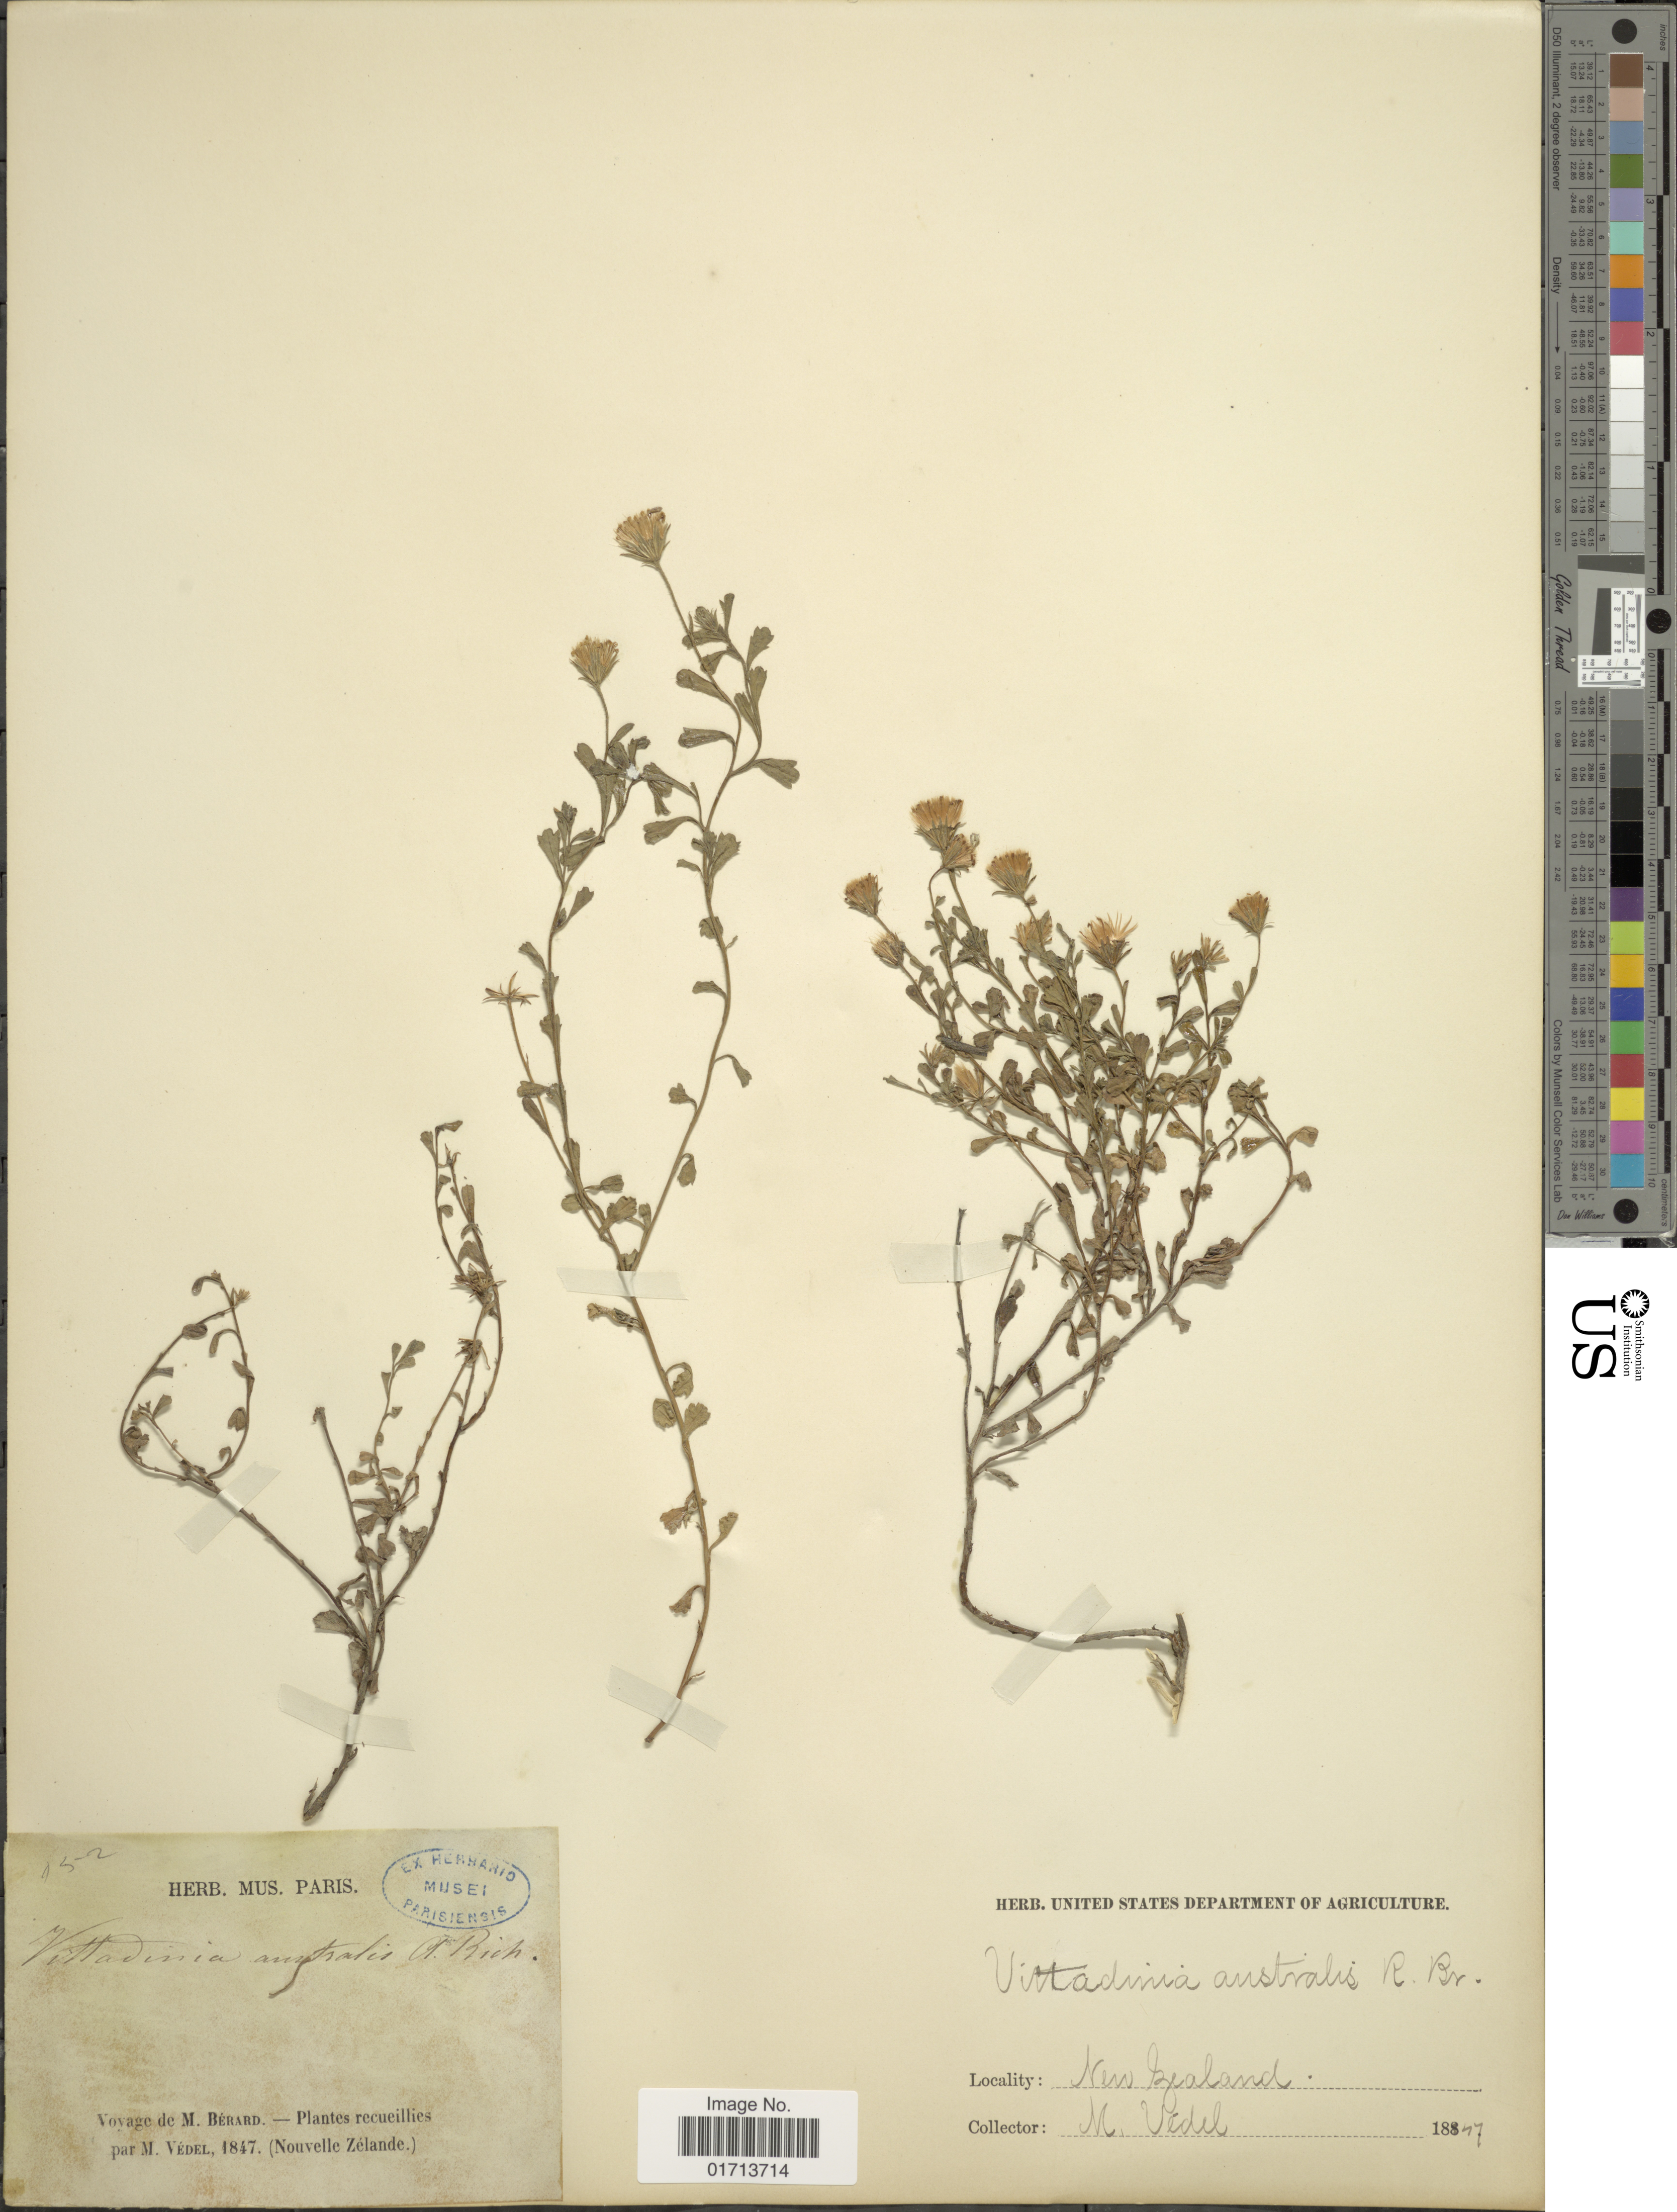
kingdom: Plantae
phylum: Tracheophyta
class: Magnoliopsida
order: Asterales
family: Asteraceae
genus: Vittadinia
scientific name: Vittadinia australis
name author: A. Rich.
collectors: M. Védel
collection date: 1847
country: New Zealand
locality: (Nouvelle Zelande)